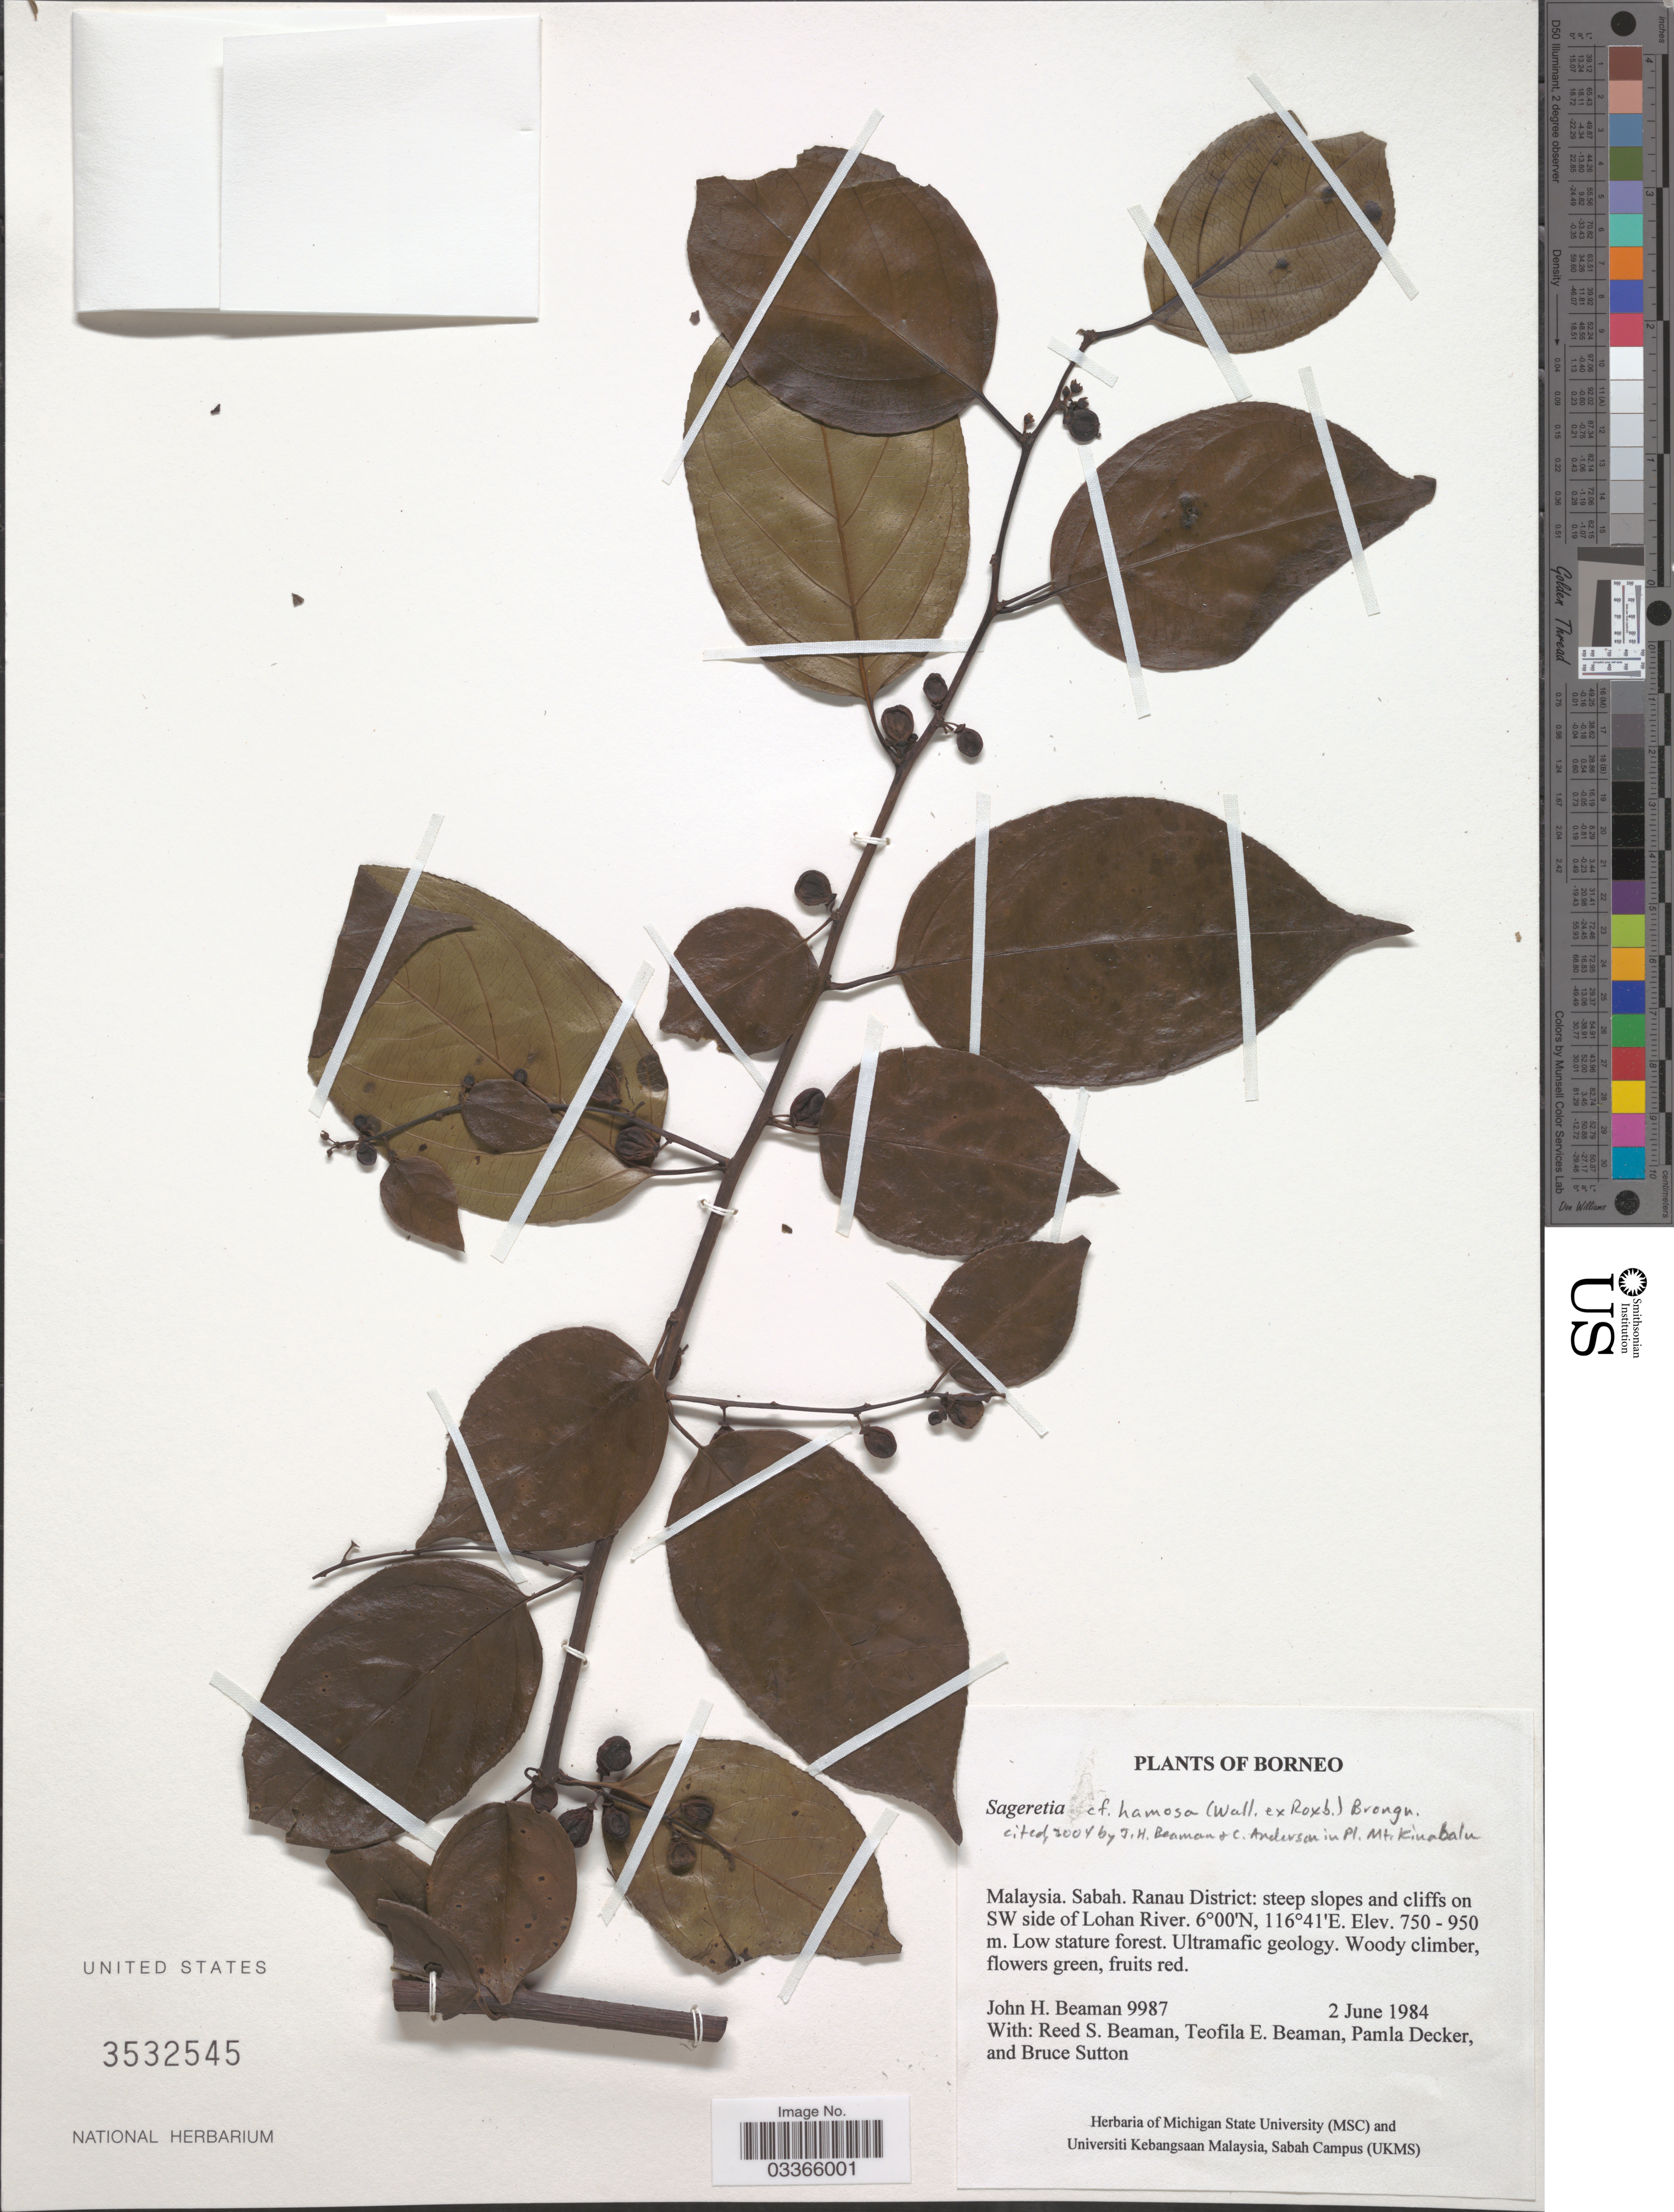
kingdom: Plantae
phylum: Tracheophyta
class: Magnoliopsida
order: Rosales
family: Rhamnaceae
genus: Sageretia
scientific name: Sageretia hamosa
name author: (Wall.) Brongn.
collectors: J. H. Beaman, R. S. Beaman, T. E. Beaman, P. Decker & B. Sutton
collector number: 9987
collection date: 1984-06-02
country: Malaysia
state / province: Sabah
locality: Ranau District: steep slopes and cliffs on SW side of Lohan River.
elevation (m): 750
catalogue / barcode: US 3532545